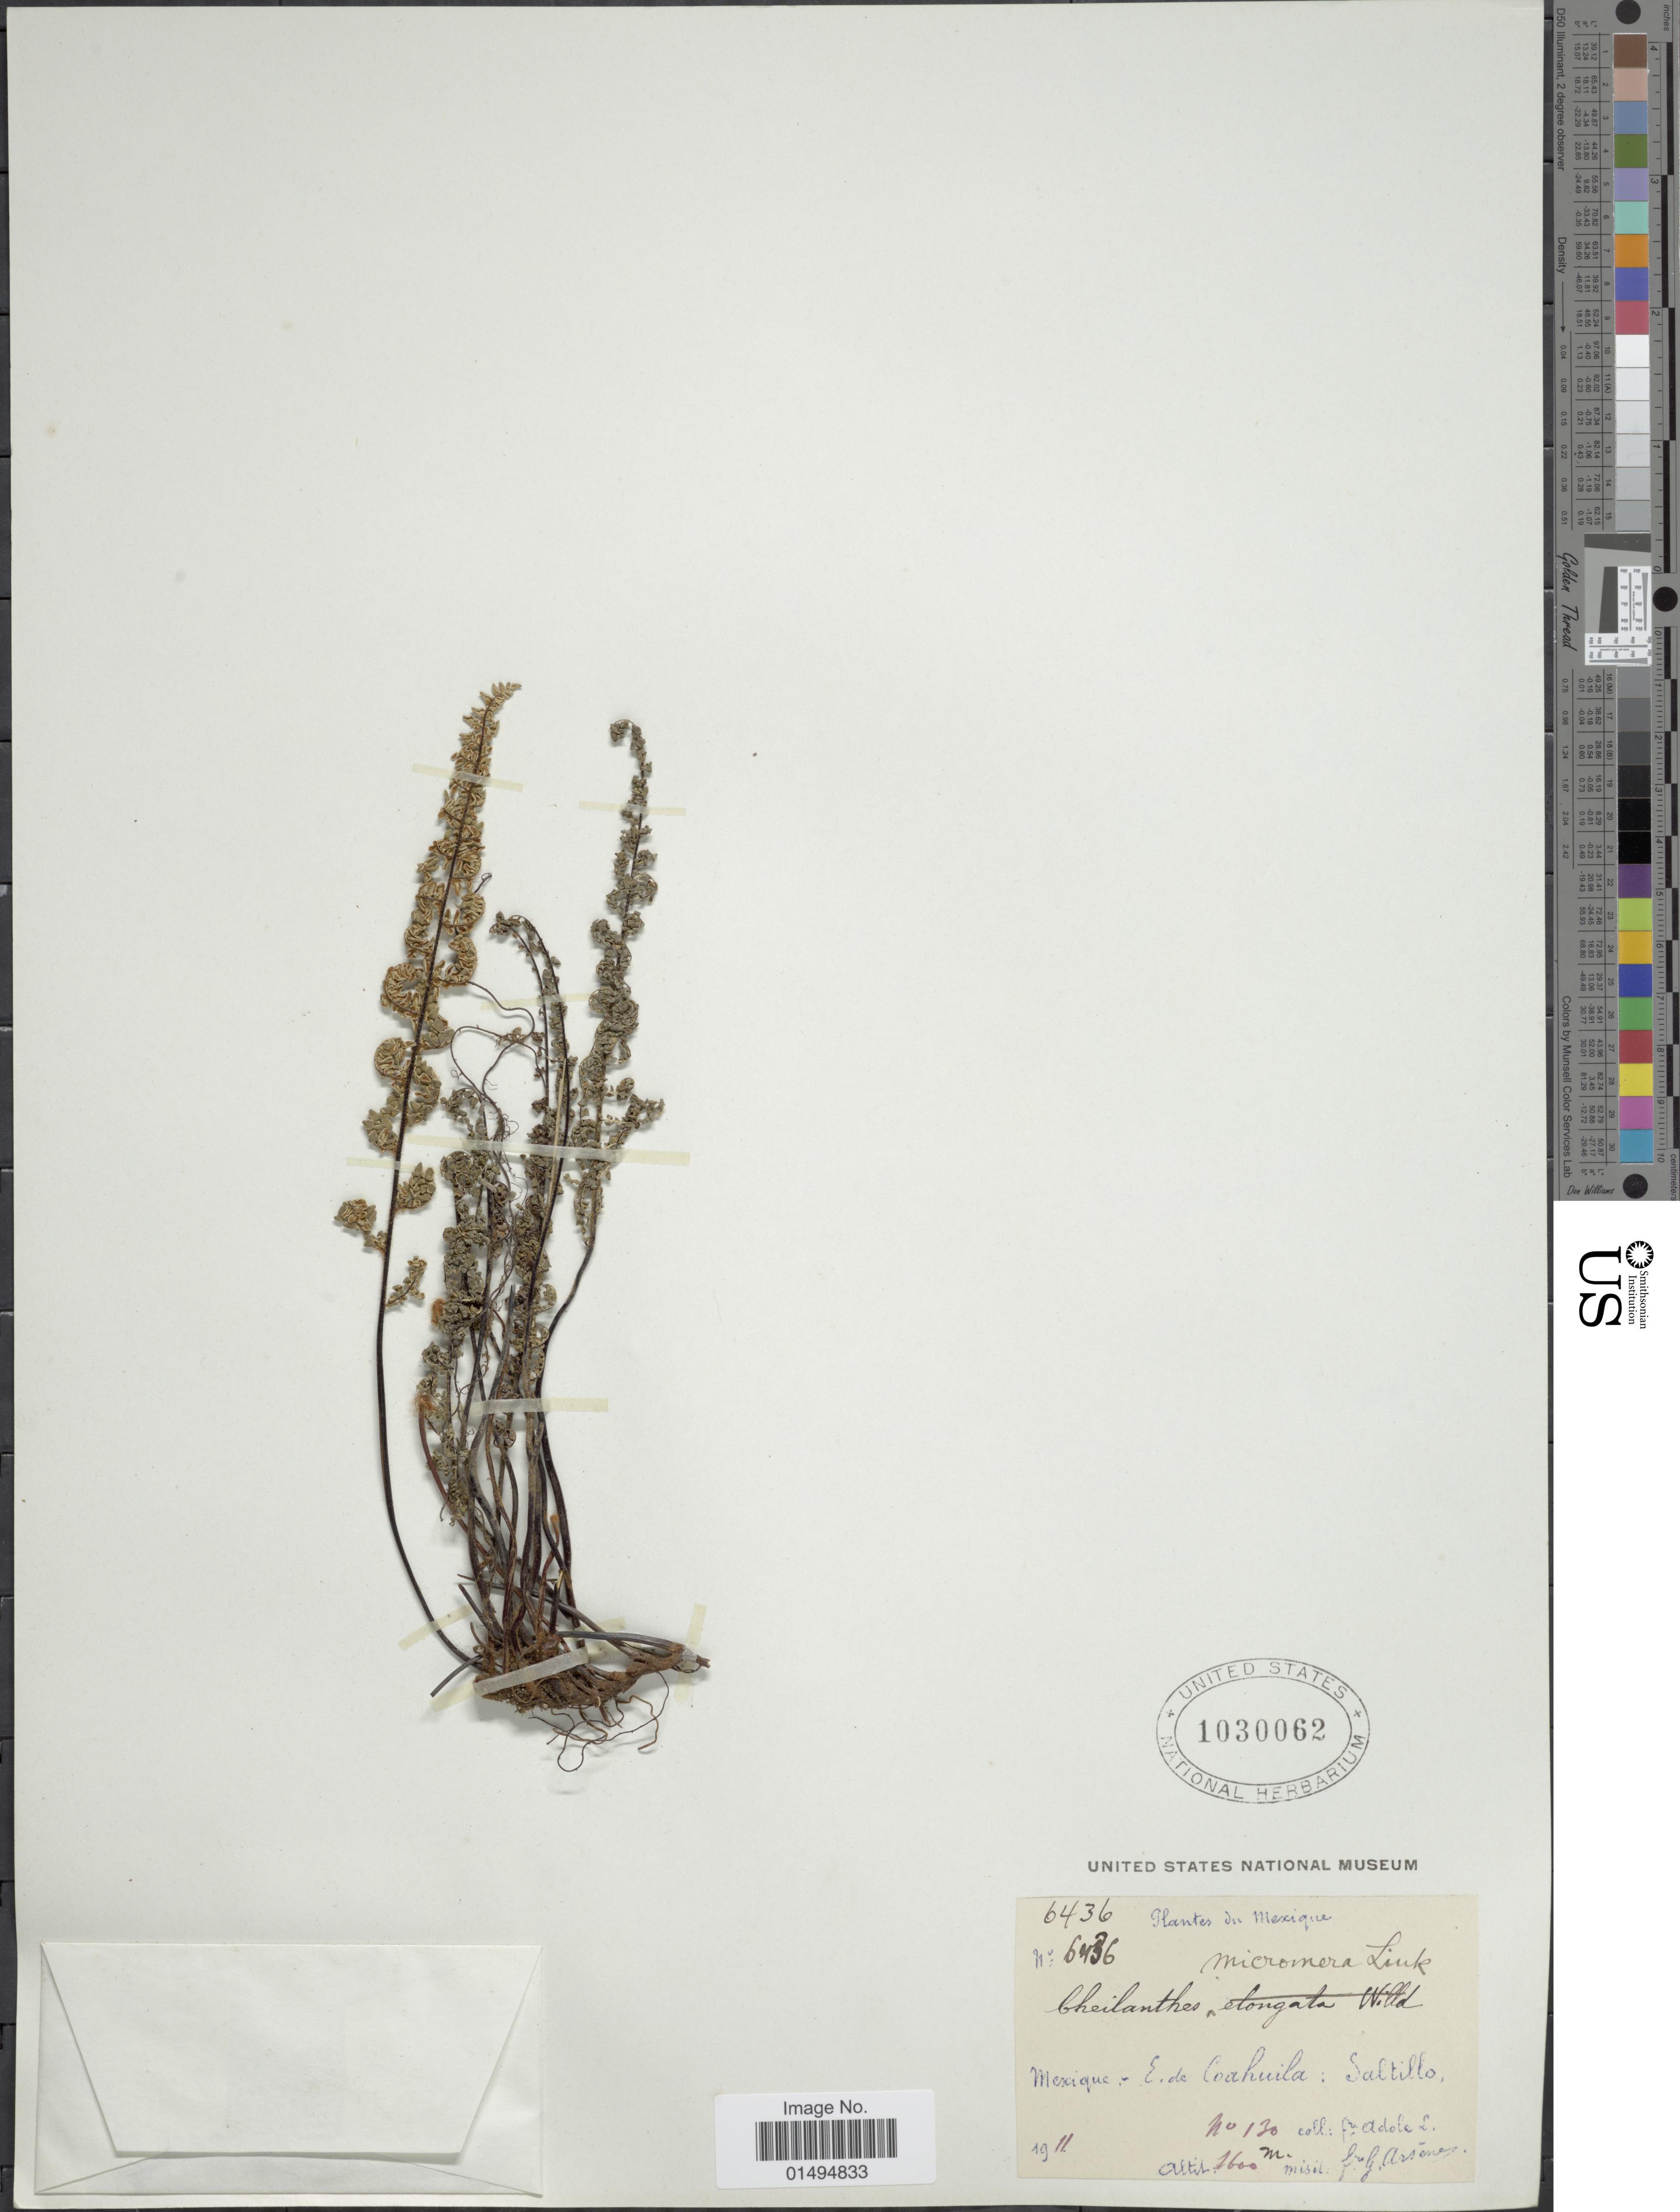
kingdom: Plantae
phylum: Tracheophyta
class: Polypodiopsida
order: Polypodiales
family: Pteridaceae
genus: Myriopteris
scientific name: Myriopteris notholaenoides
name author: (Desv.) Grusz & Windham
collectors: Bro. G. Arsène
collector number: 6436/ 130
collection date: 1911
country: Mexico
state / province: Coahuila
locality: Mexiqui, E. de Coahuila : Saltillo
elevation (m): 1600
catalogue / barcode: US 1030062